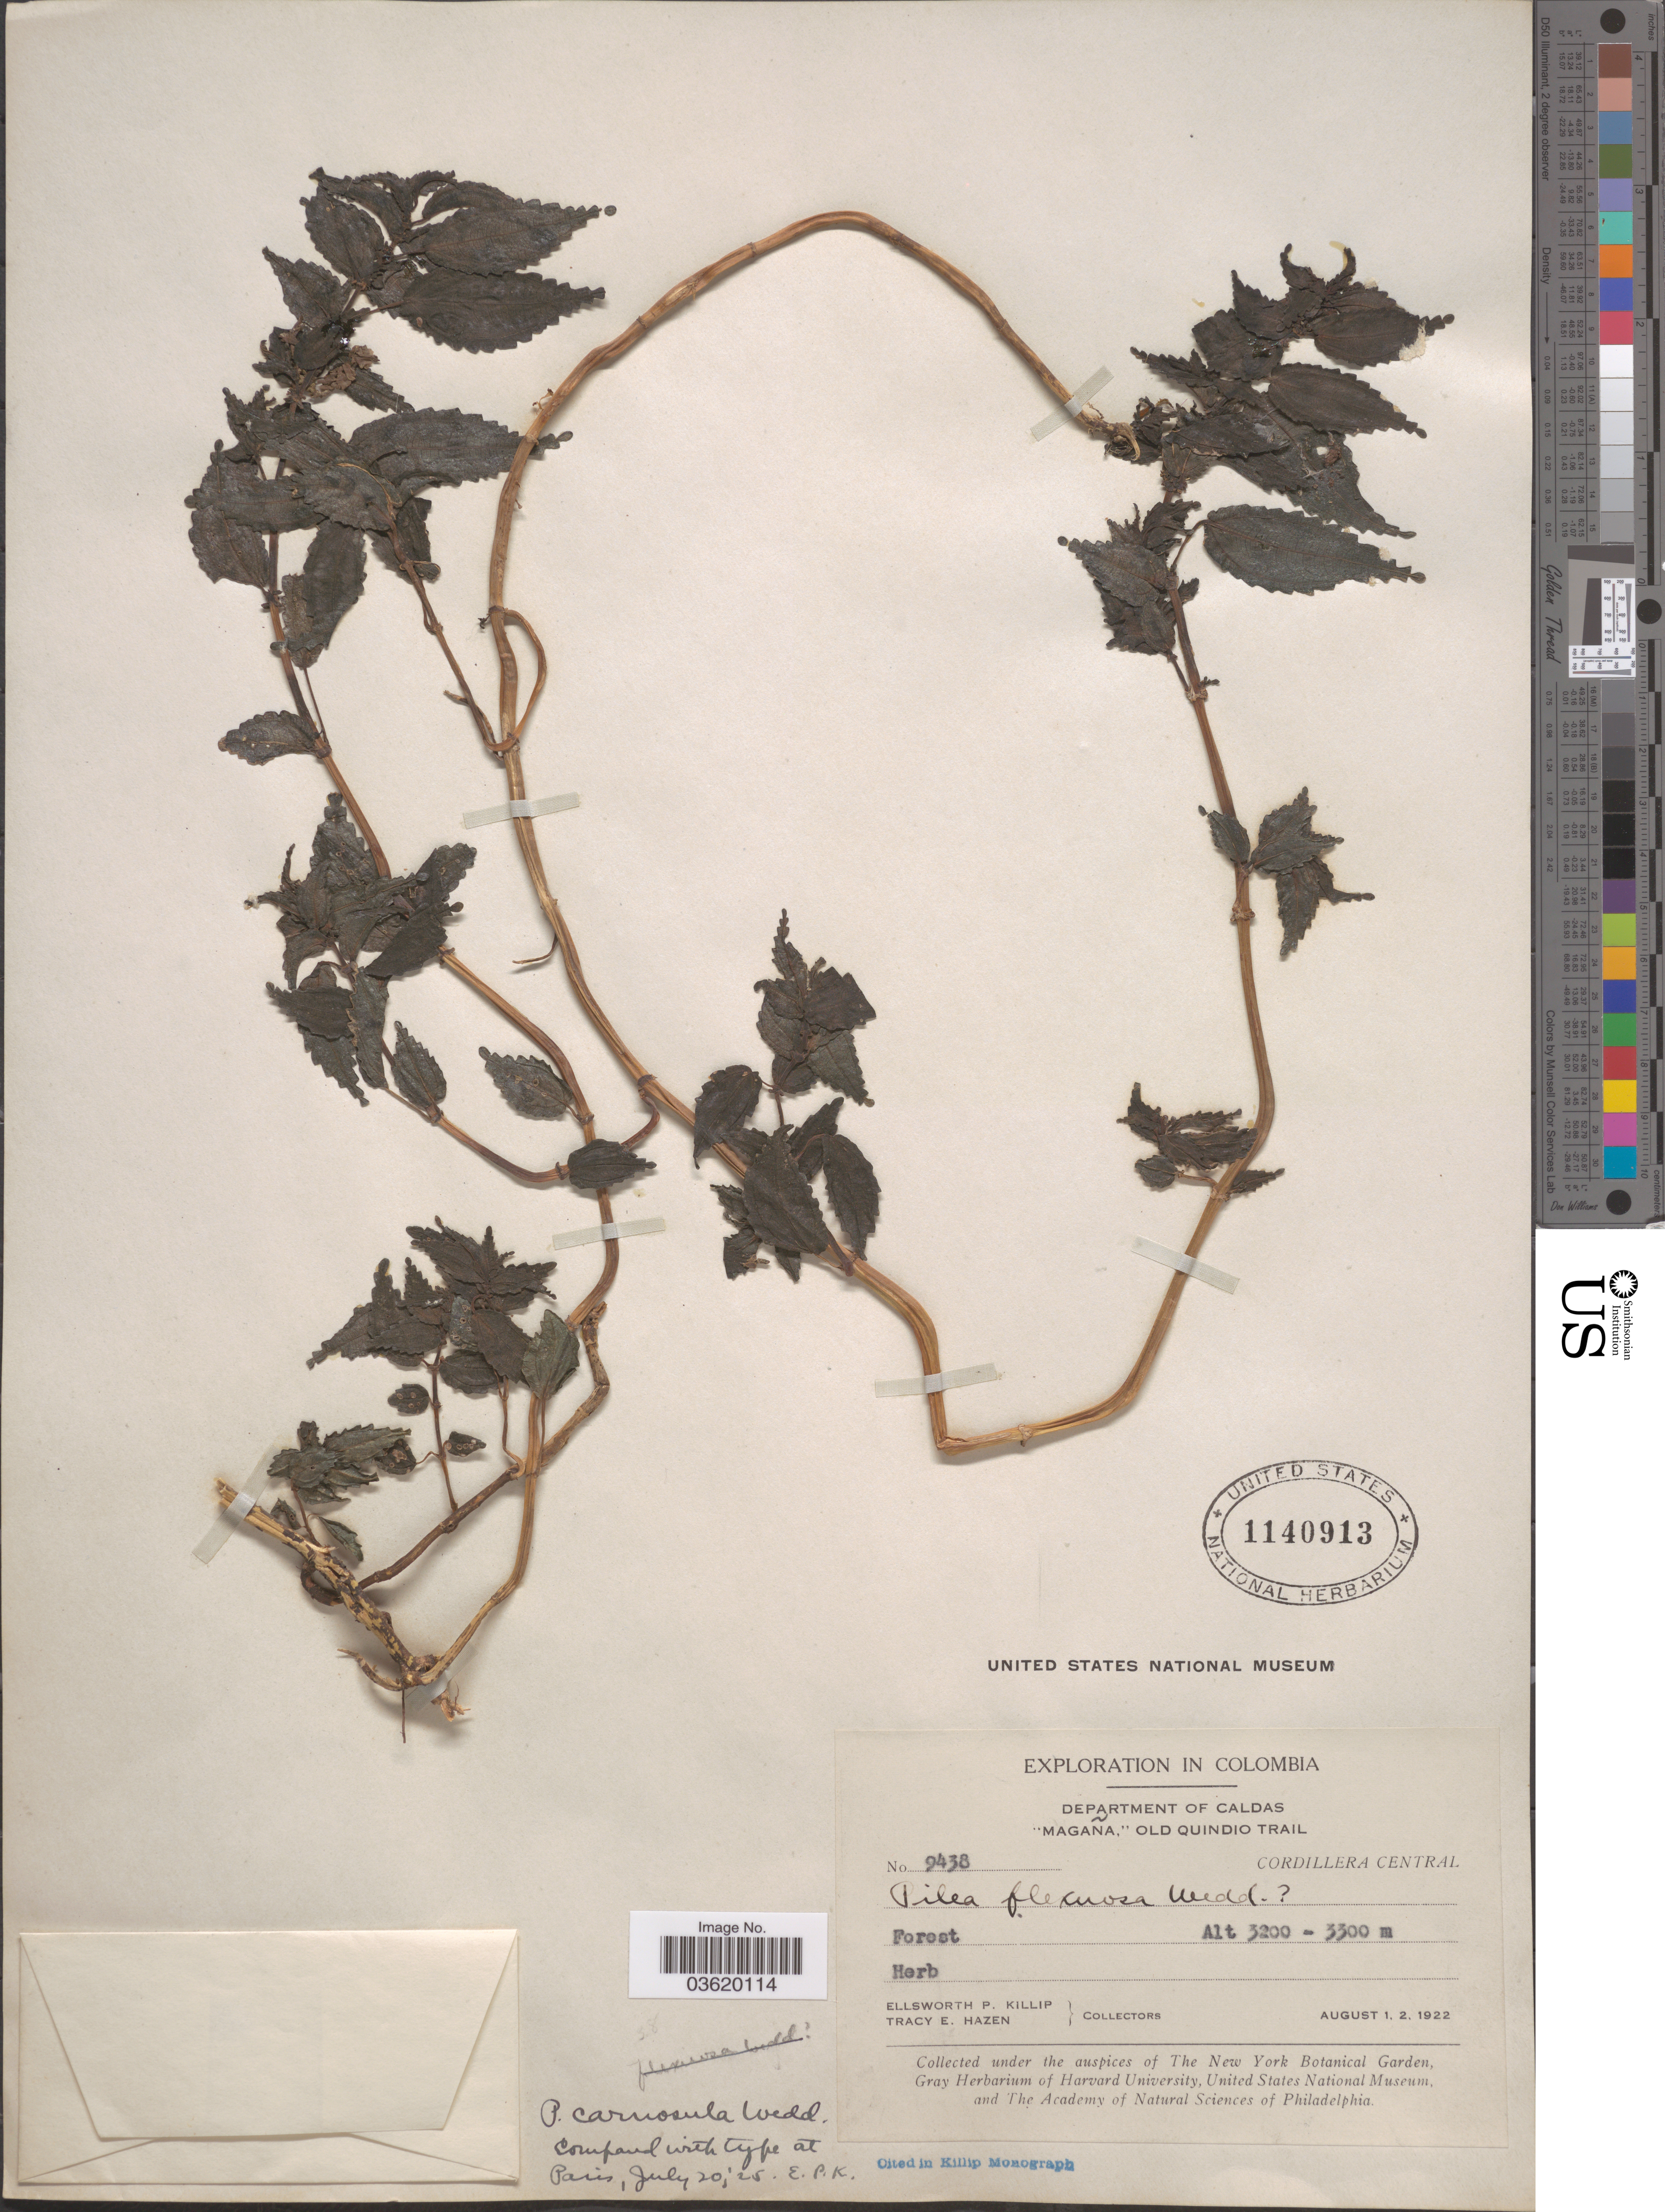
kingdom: Plantae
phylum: Tracheophyta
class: Magnoliopsida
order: Rosales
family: Urticaceae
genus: Pilea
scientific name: Pilea carnosula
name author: Wedd.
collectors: E. P. Killip & T. E. Hazen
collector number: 9438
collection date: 1922-08-01/1922-08-02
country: Colombia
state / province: Caldas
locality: Department of Caldas. "Magaña," Old Quindio Trail. Cordillera Central.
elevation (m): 3200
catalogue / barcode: US 1140913